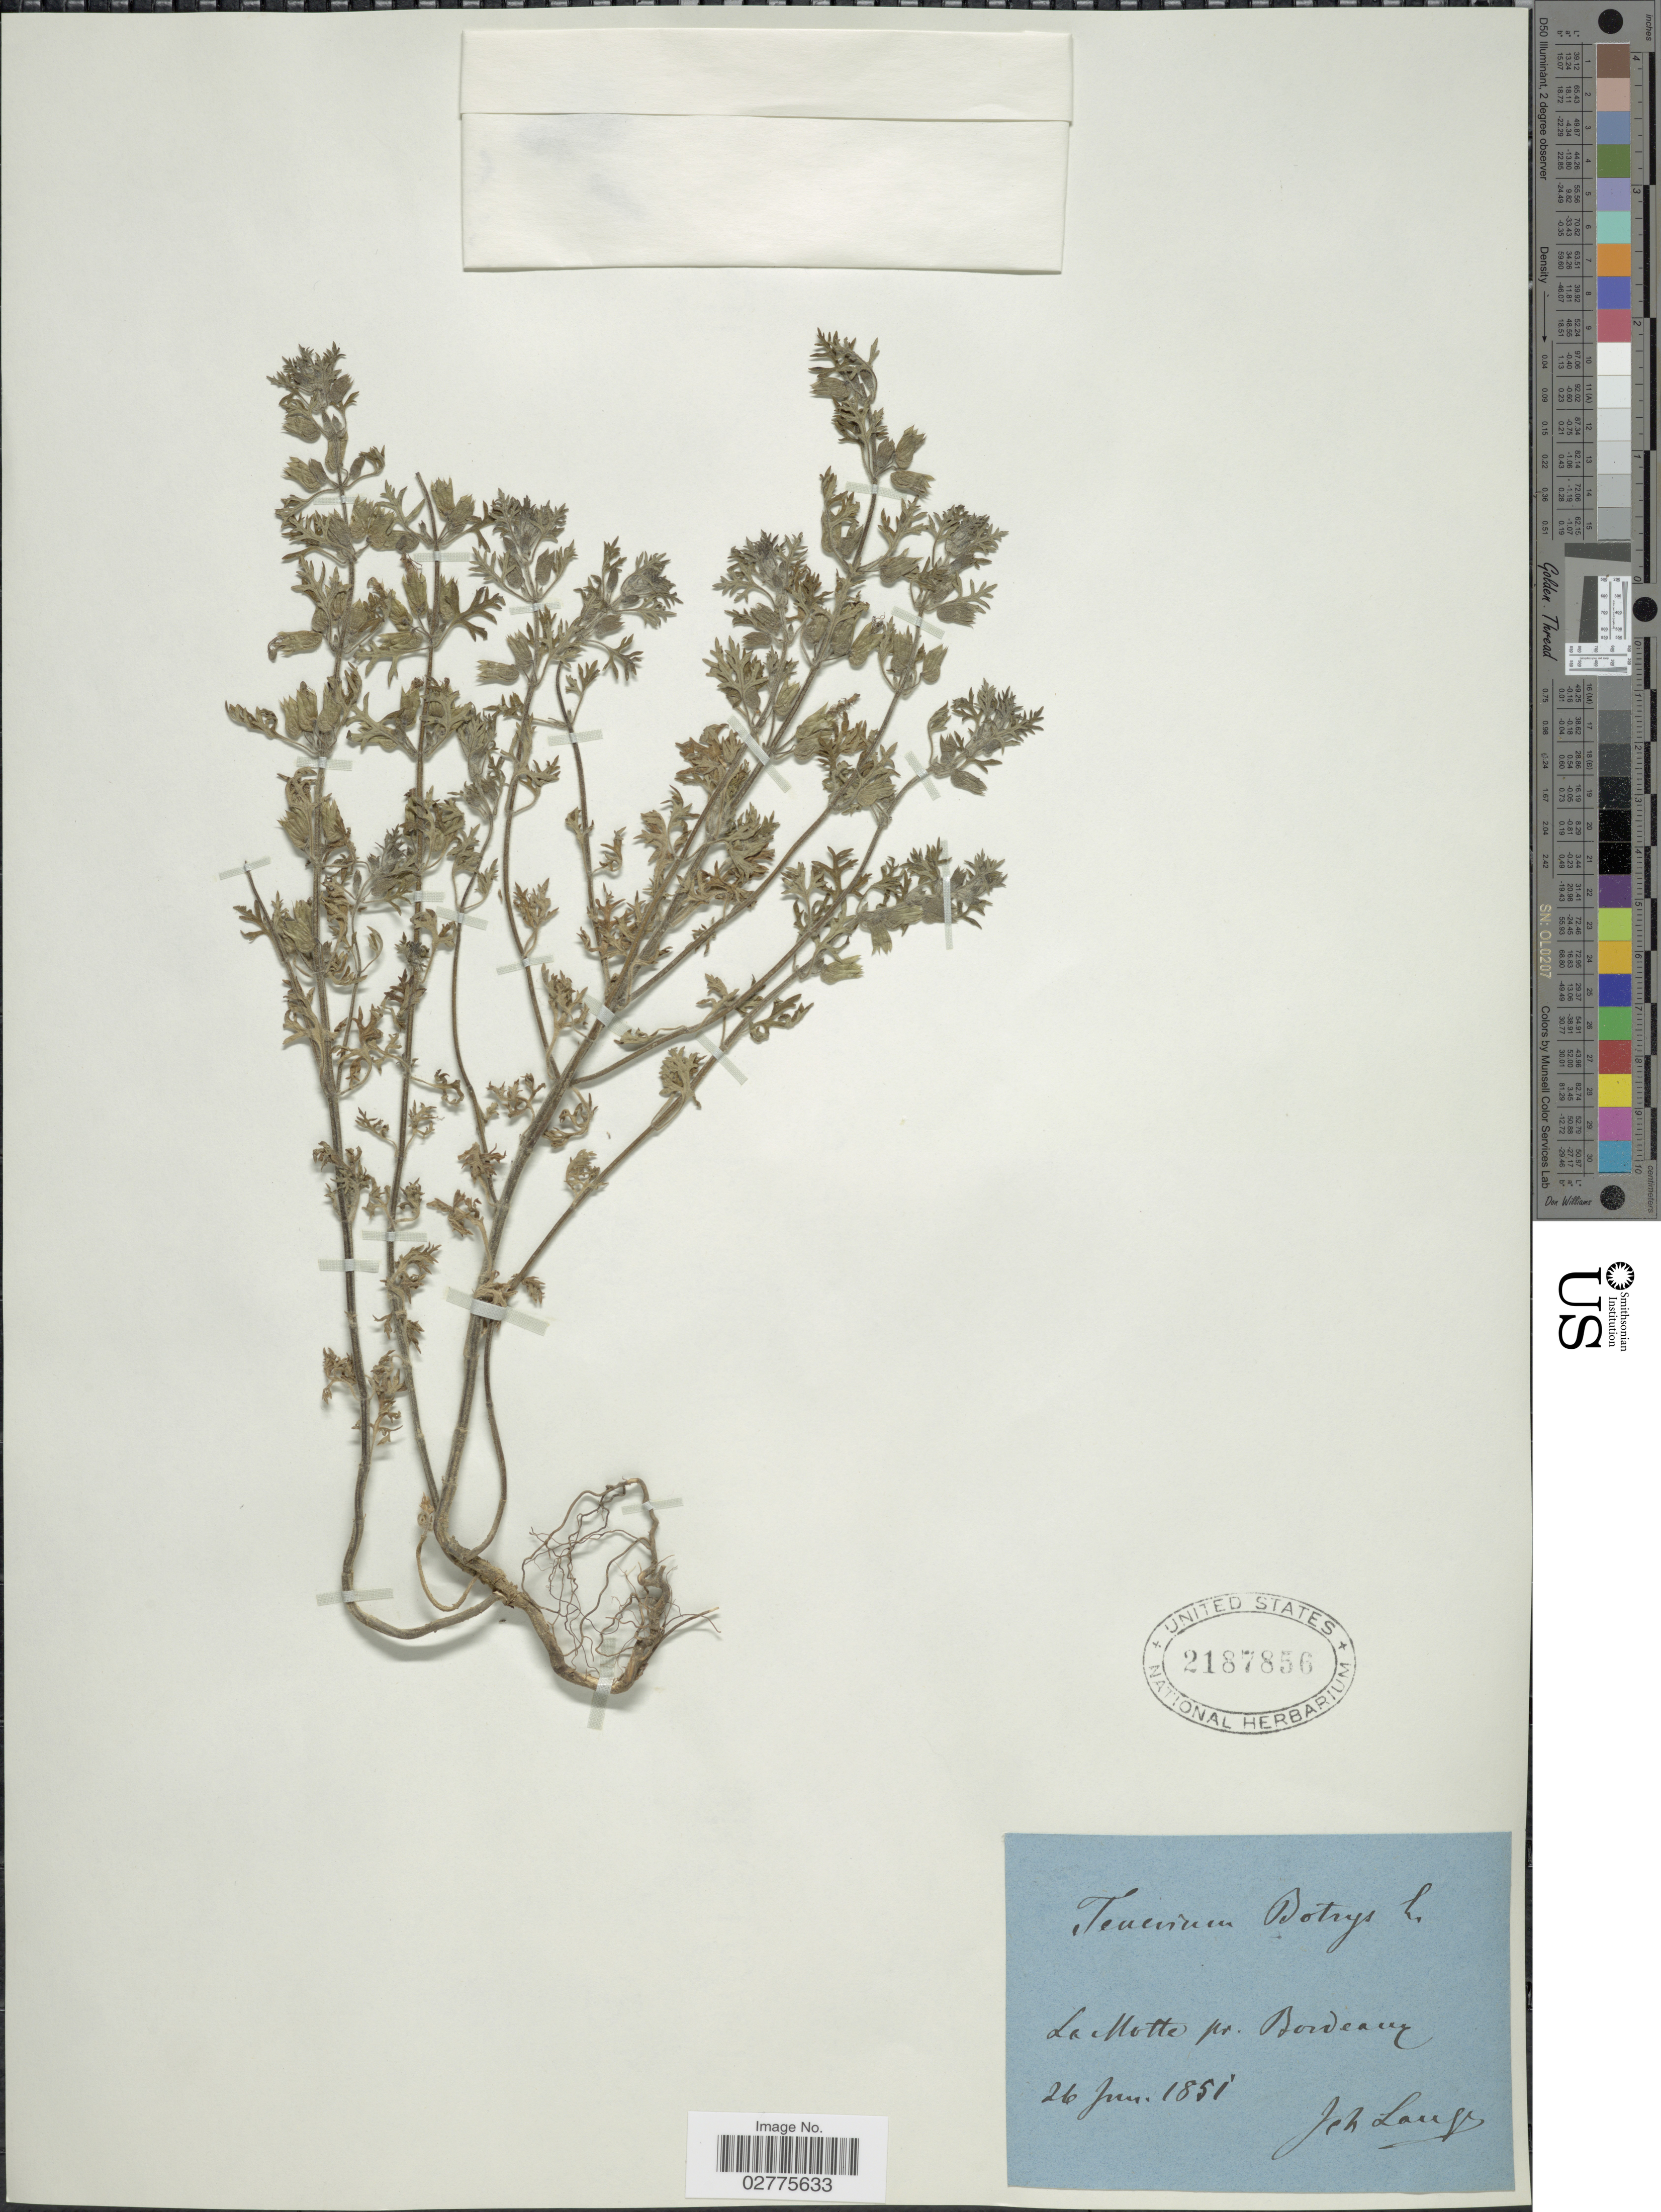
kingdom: Plantae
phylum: Tracheophyta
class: Magnoliopsida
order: Lamiales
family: Lamiaceae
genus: Teucrium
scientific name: Teucrium botrys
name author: L.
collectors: J. Lauge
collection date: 1851-06-26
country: France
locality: La Motte pr. Bordeaux.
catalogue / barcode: US 2187856